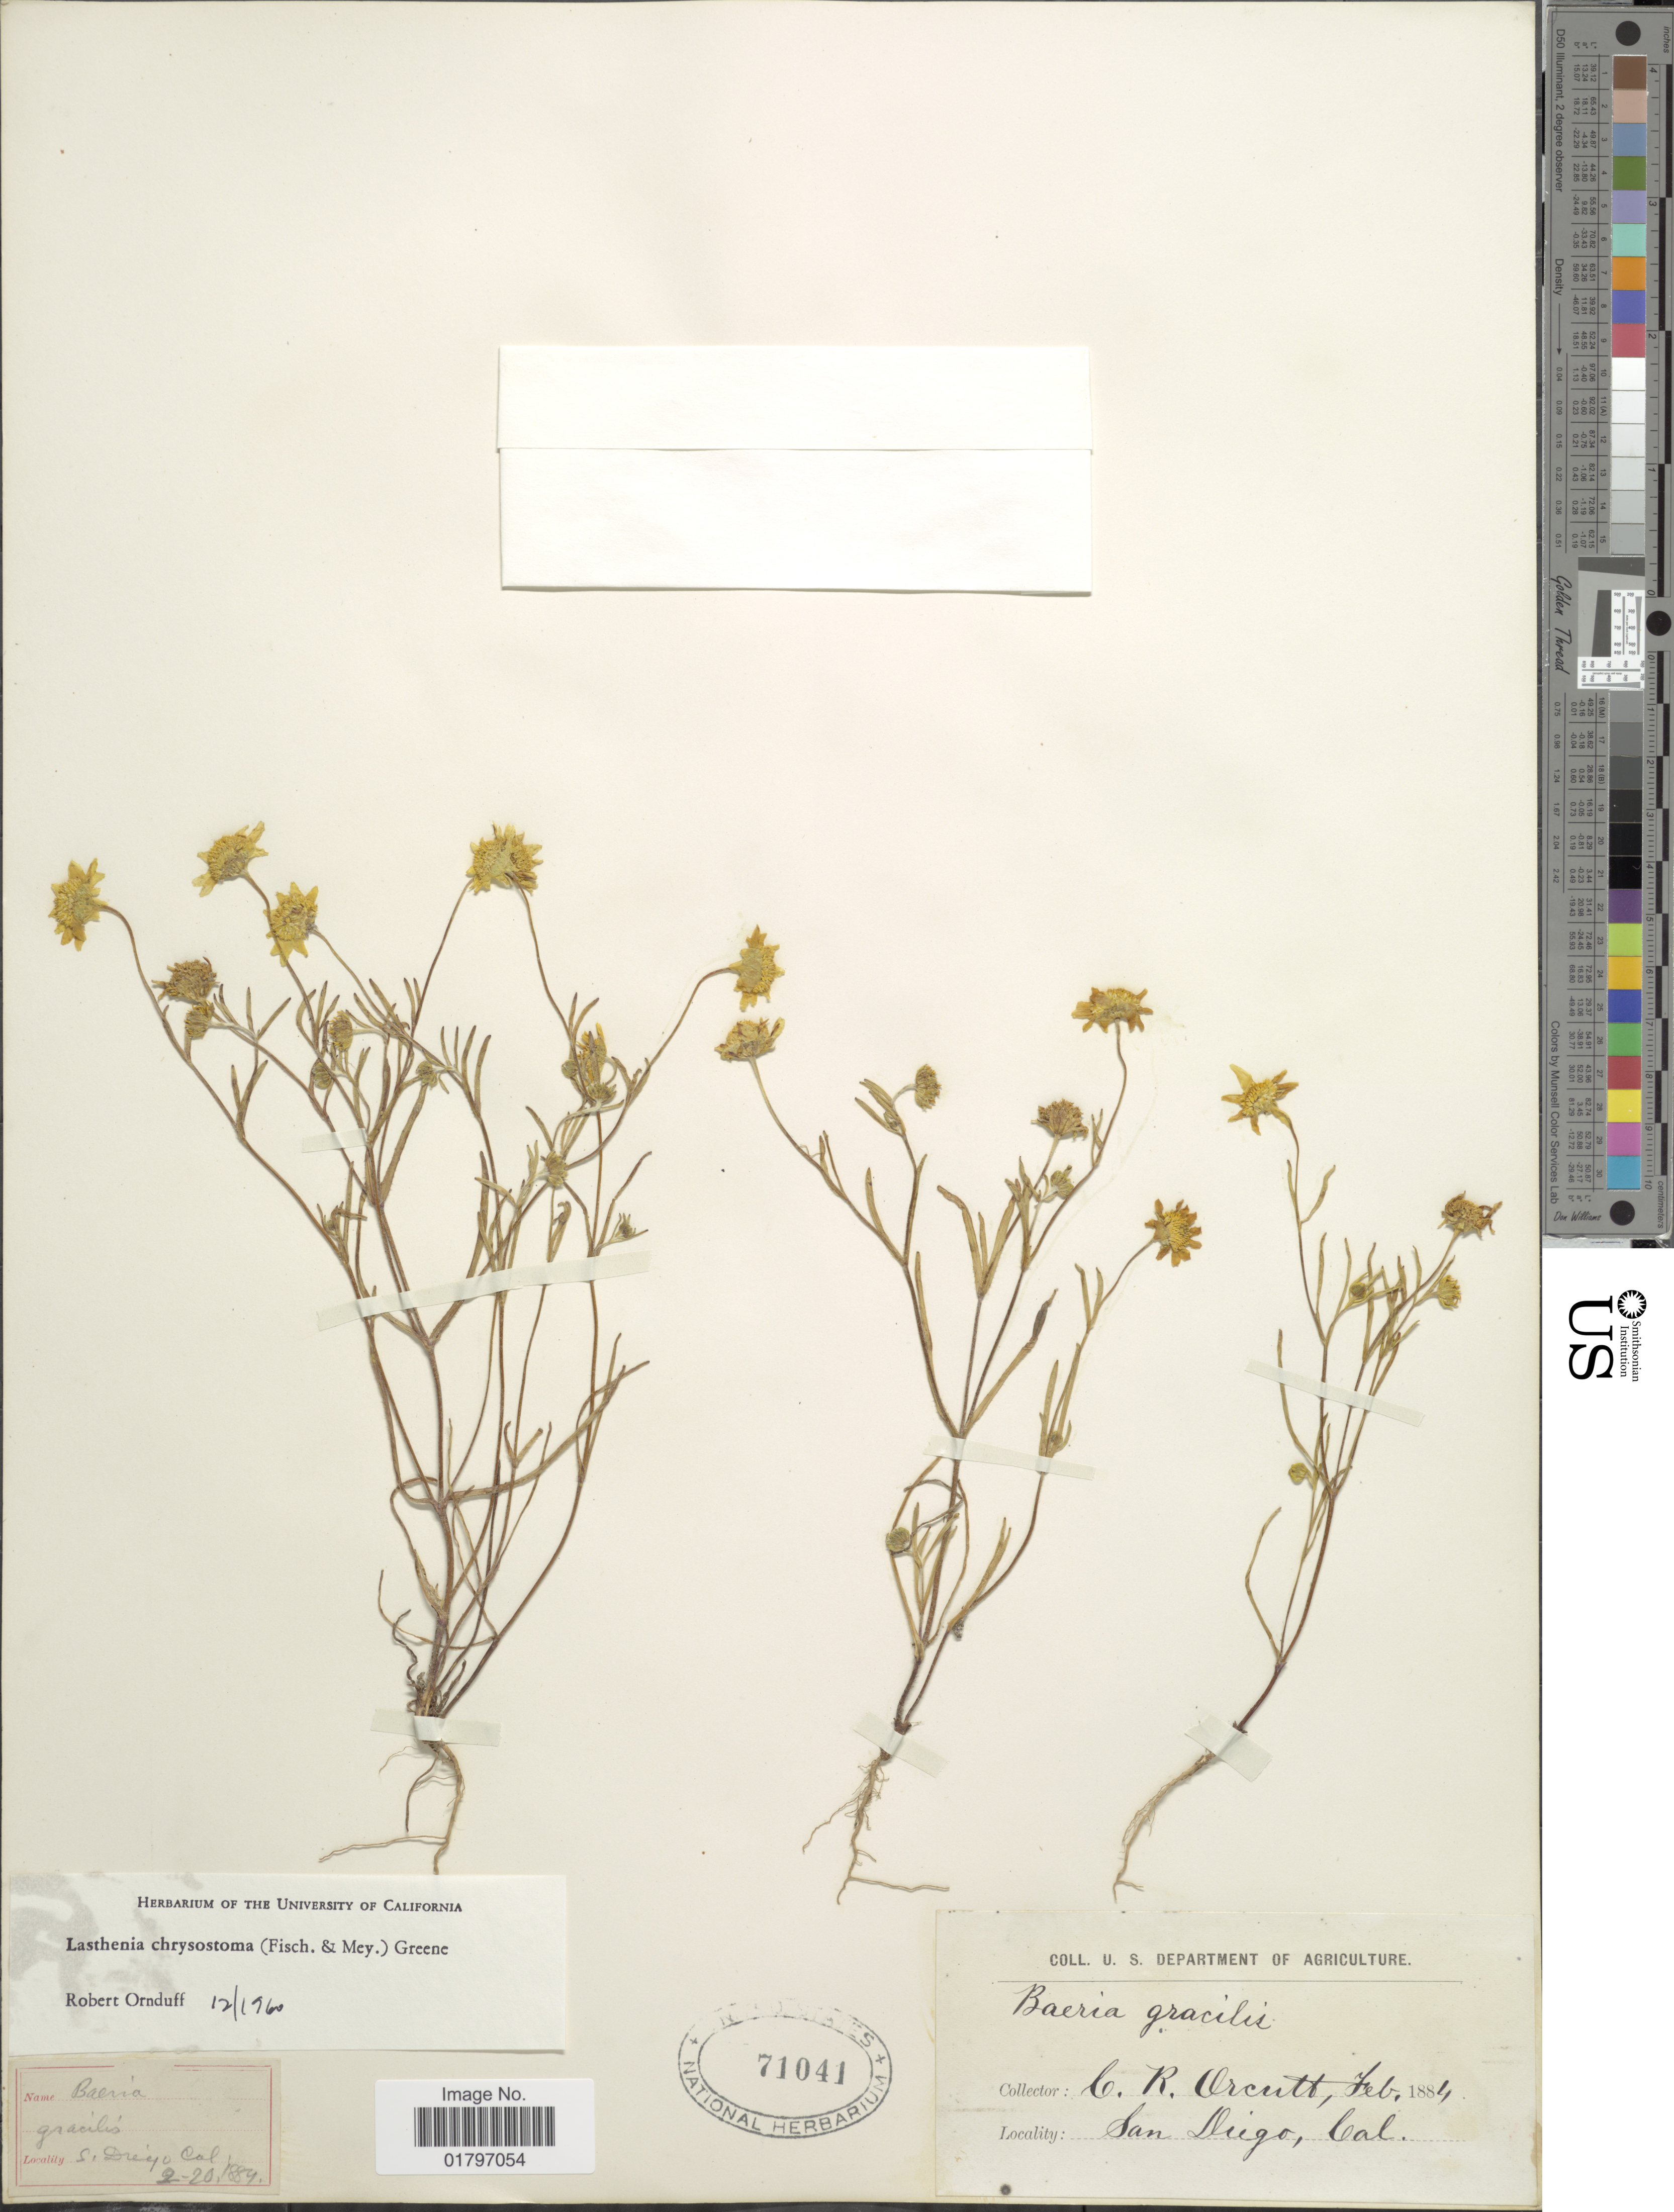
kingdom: Plantae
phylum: Tracheophyta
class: Magnoliopsida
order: Asterales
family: Asteraceae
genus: Lasthenia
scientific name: Lasthenia chrysostoma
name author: (Fisch. & C.A. Mey.) Greene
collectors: C. R. Orcutt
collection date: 1884-02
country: United States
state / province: California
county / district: San Diego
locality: San Diego, Cal.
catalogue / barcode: US 71041